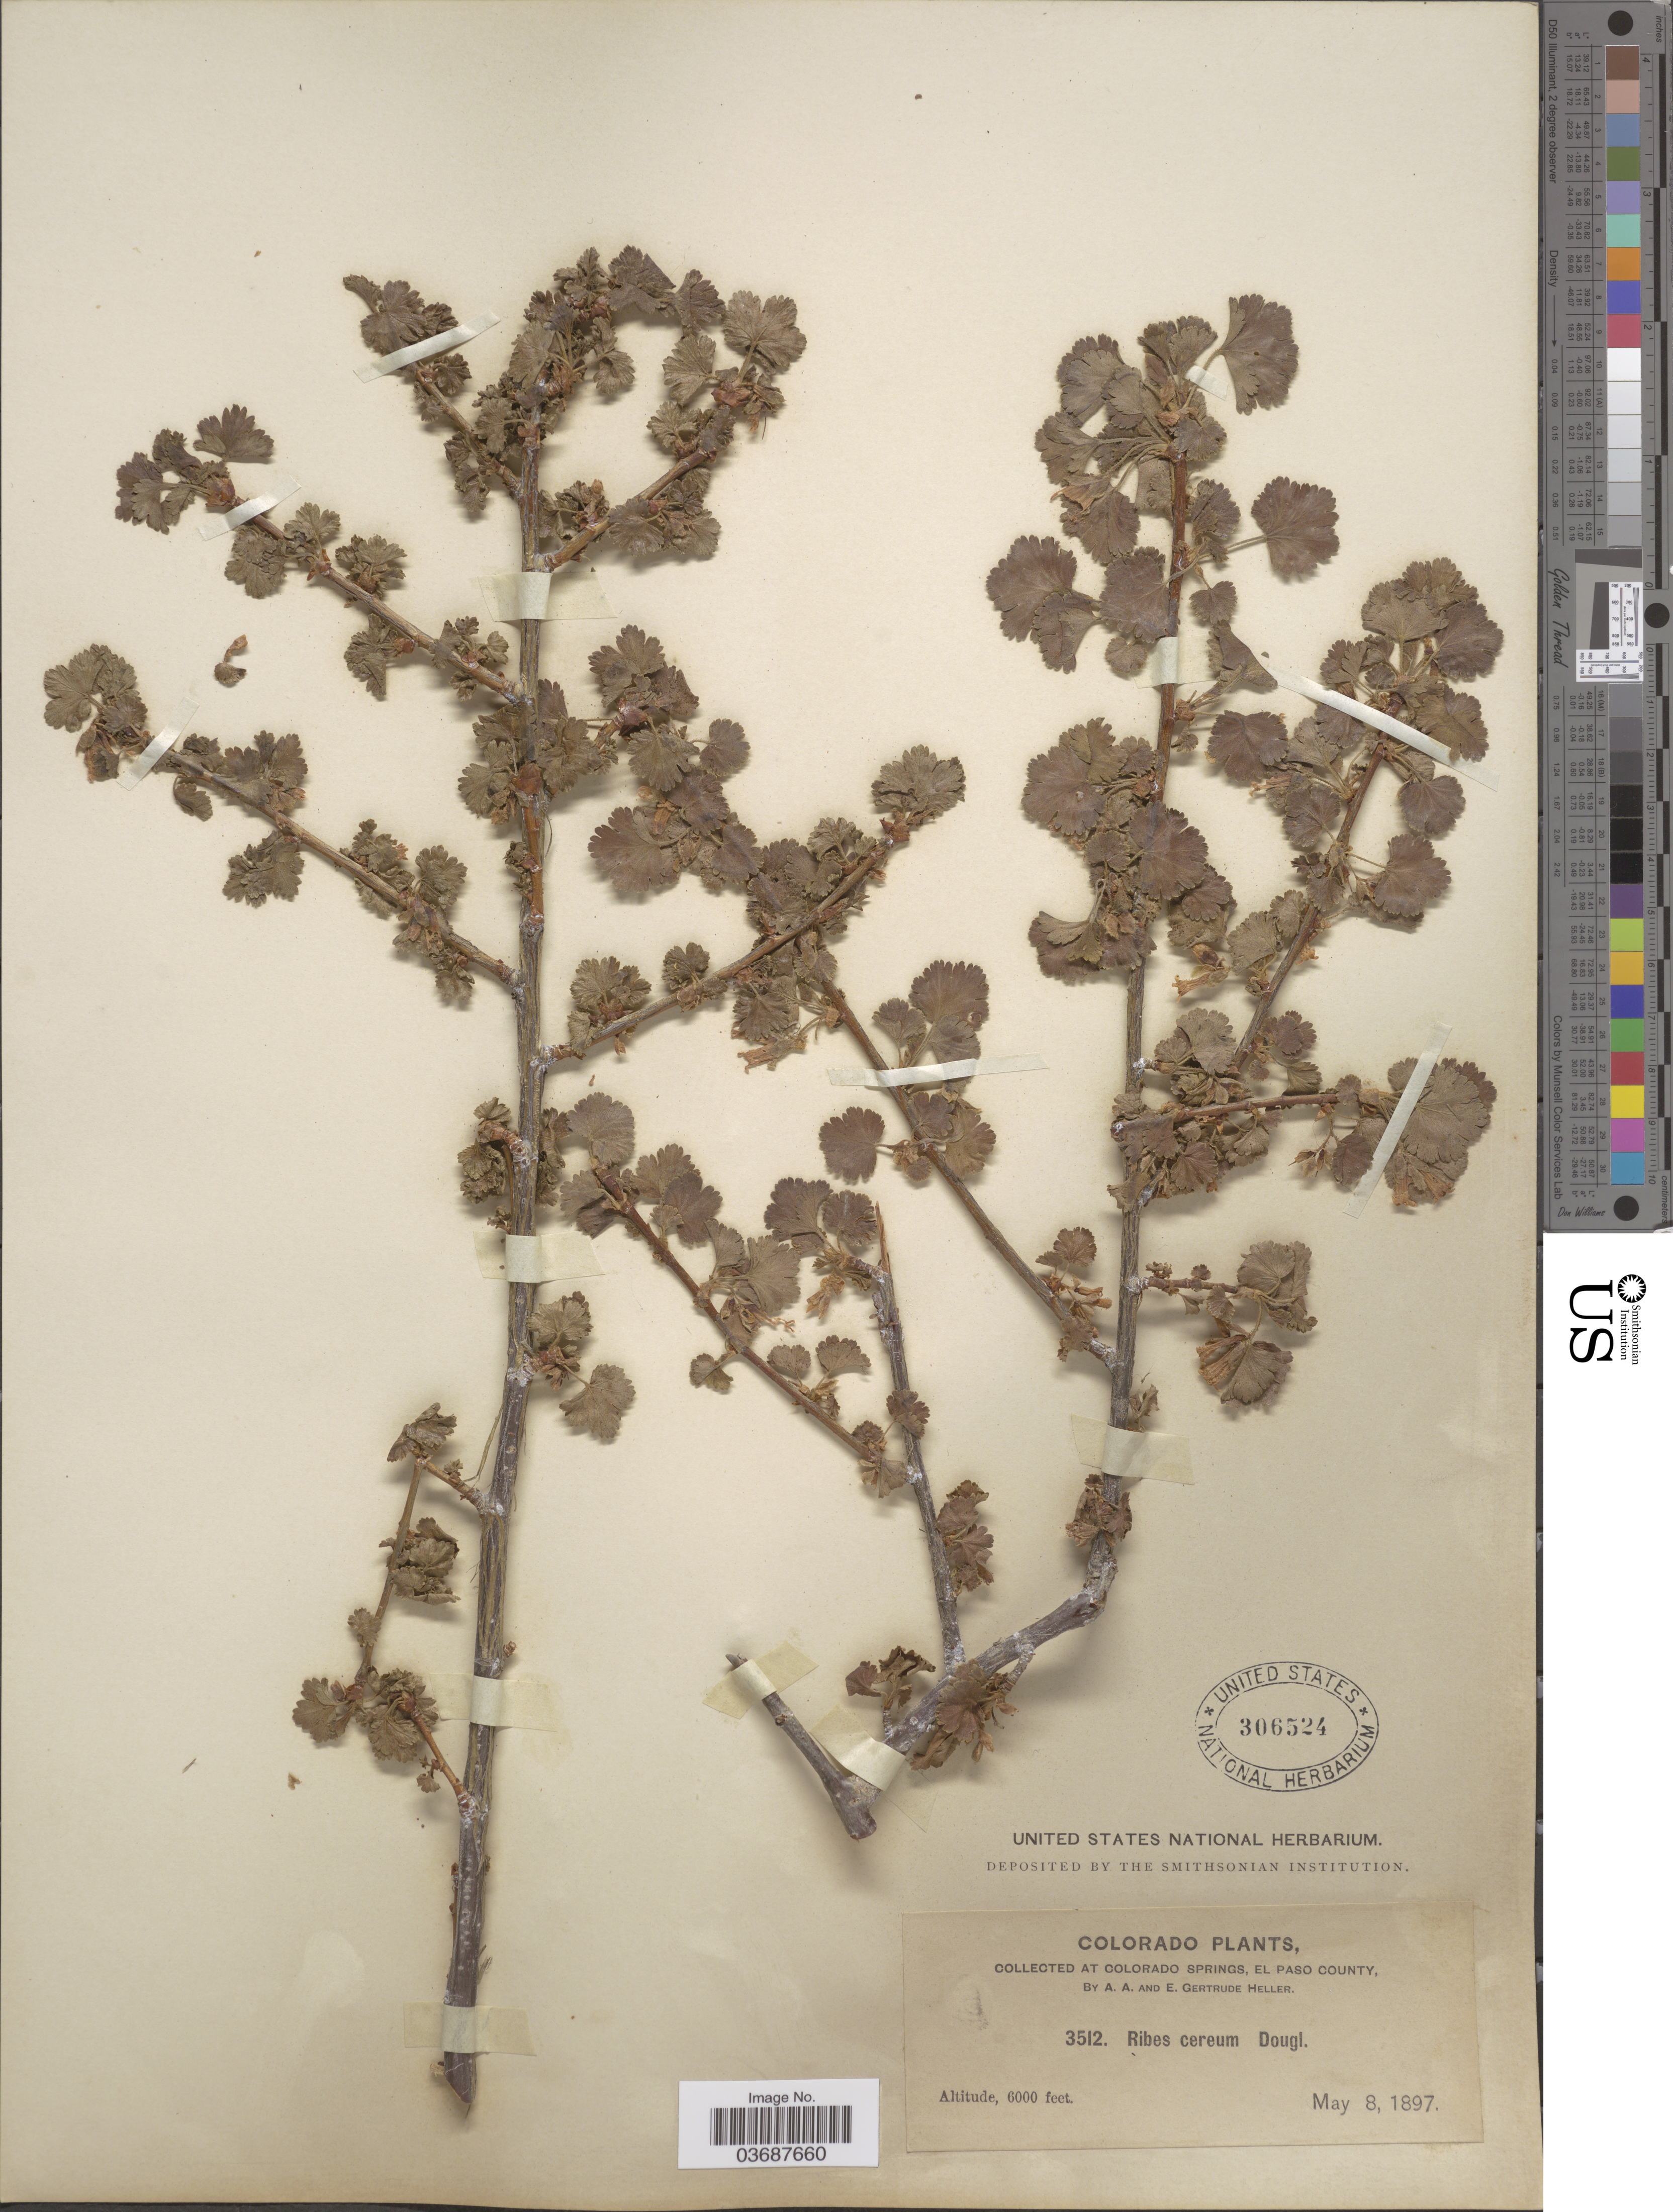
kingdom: Plantae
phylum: Tracheophyta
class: Magnoliopsida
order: Saxifragales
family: Grossulariaceae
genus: Ribes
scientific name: Ribes inebrians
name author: Lindl.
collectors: A. A. Heller & E. G. Heller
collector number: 3512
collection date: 1897-05-08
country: United States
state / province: Colorado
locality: Colorado Springs, El Paso County.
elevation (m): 1829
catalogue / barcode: US 306524